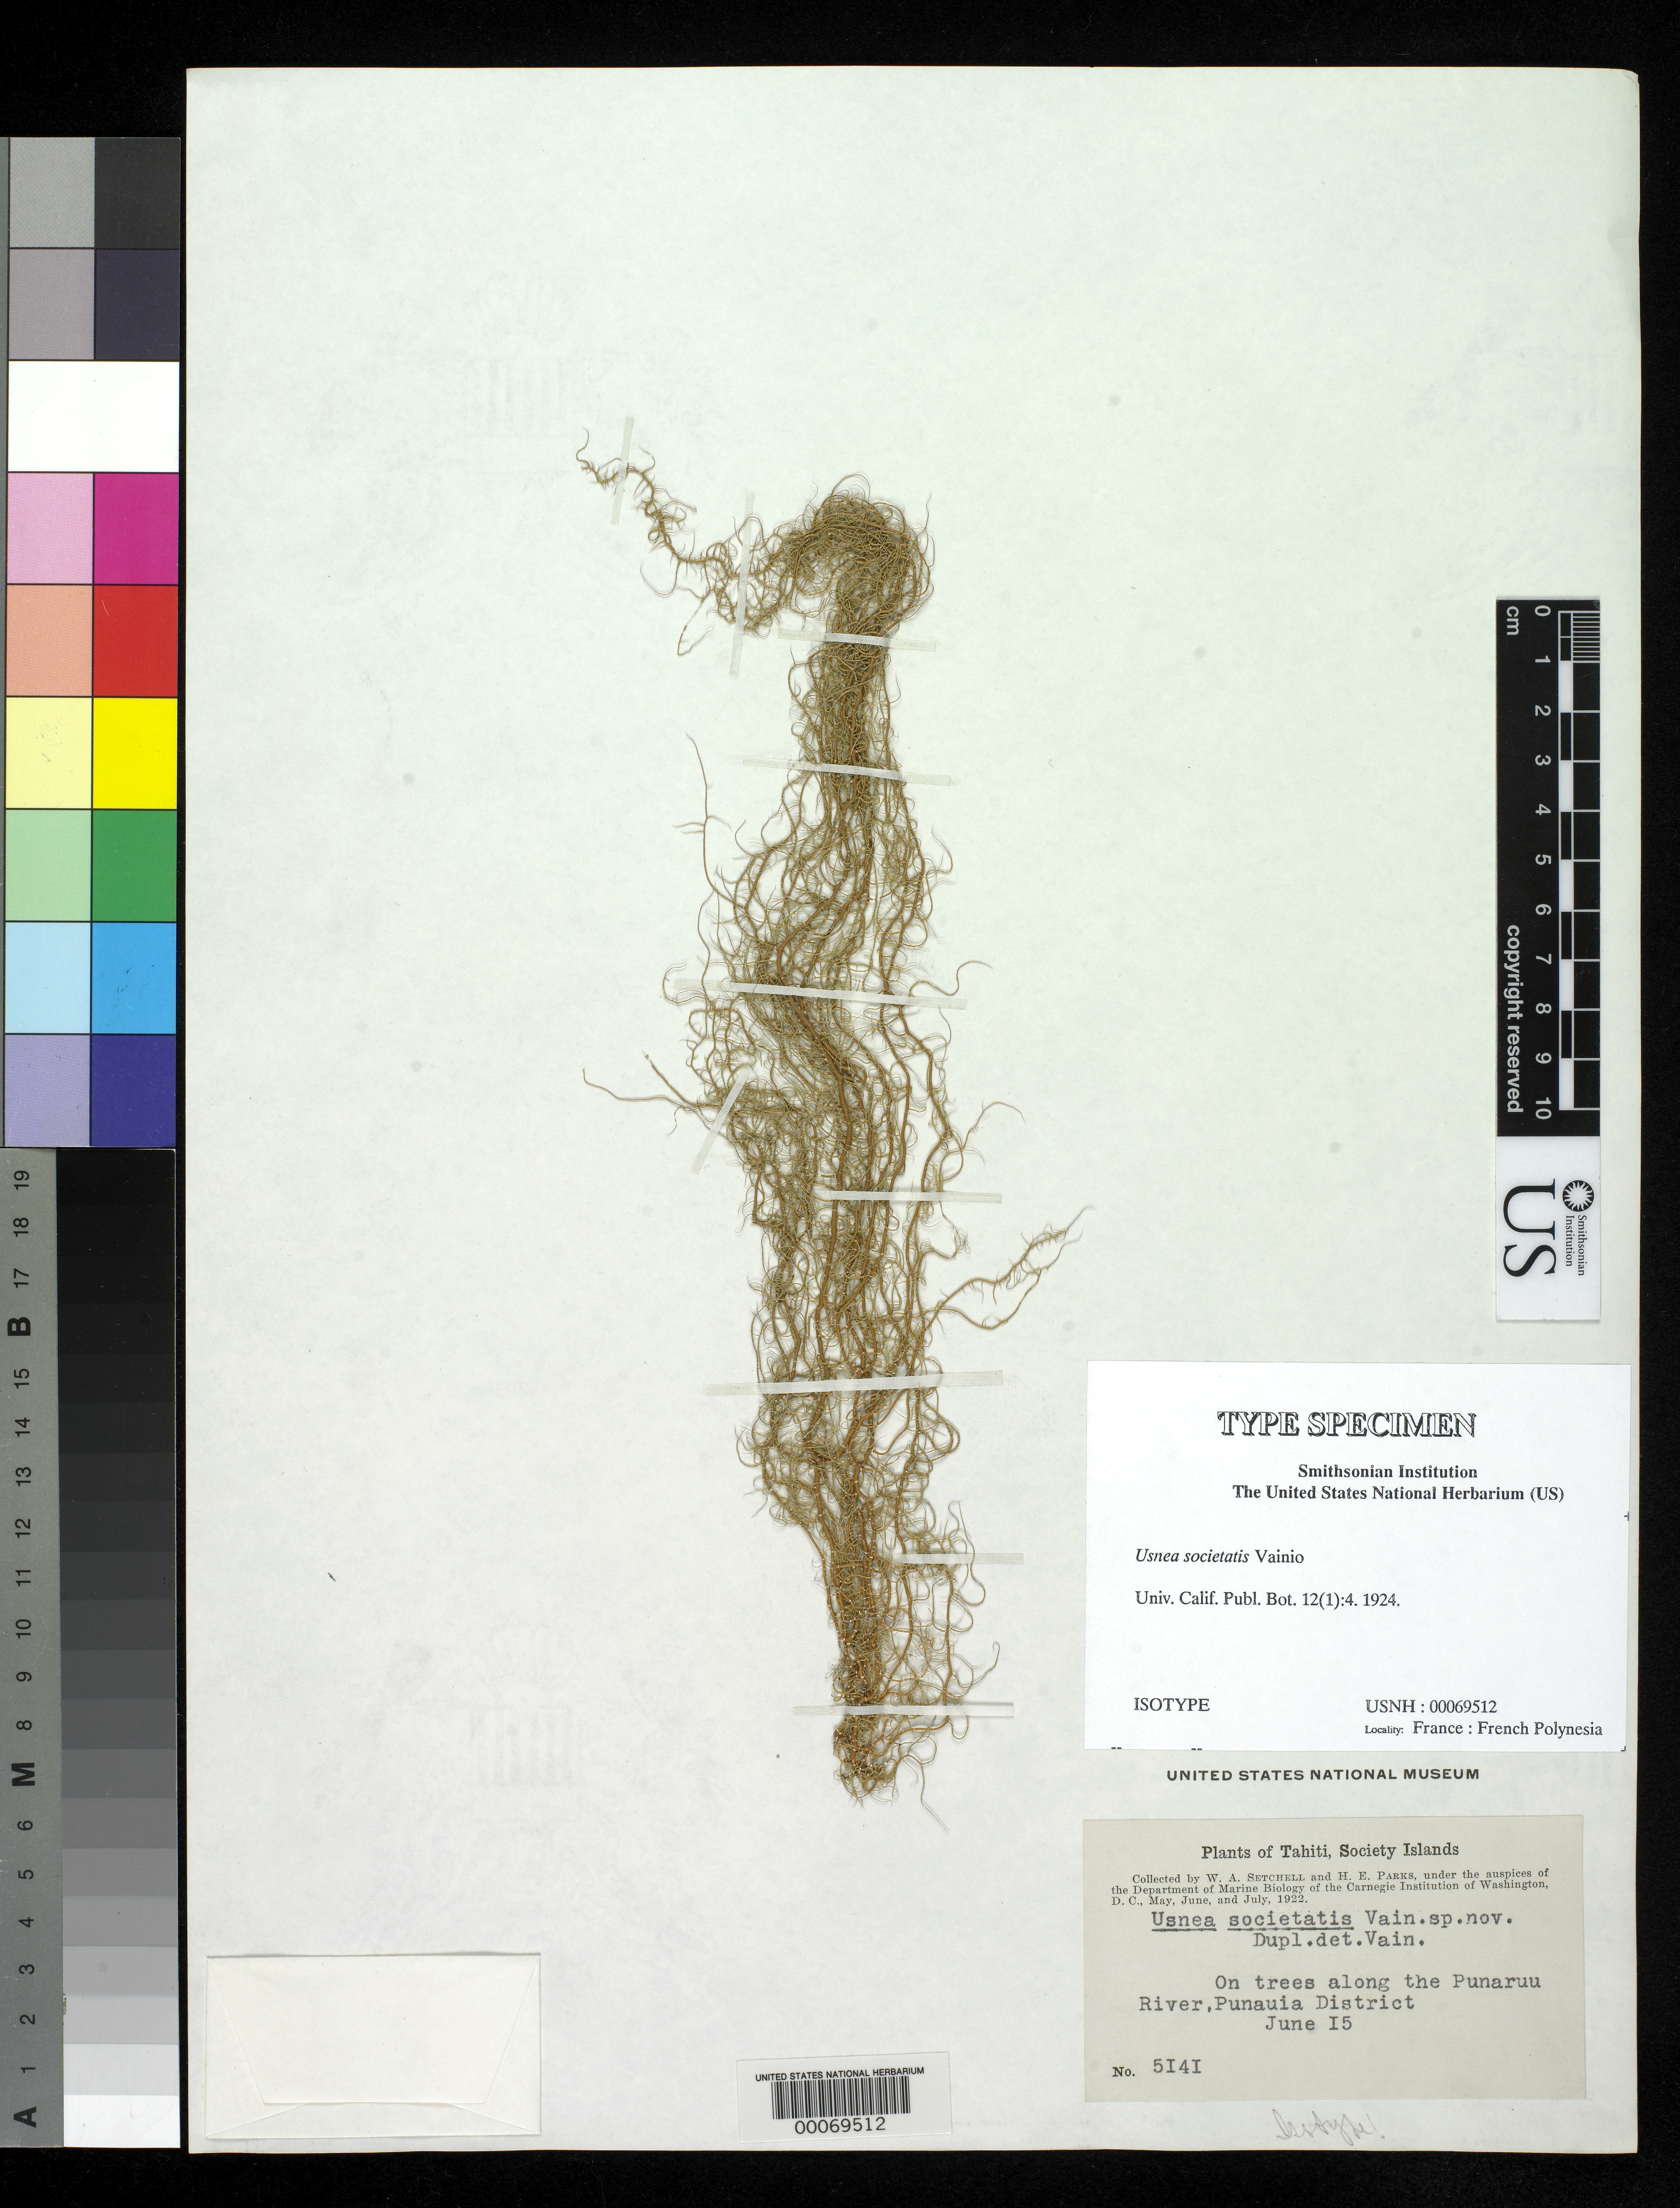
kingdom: Fungi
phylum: Ascomycota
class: Lecanoromycetes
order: Lecanorales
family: Parmeliaceae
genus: Usnea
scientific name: Usnea societatis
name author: Vain.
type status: Isotype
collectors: W. Setchell & H. E. Parks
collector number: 5141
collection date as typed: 15 Jun 1922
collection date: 1922-06-15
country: French Polynesia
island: Tahiti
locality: Along Punaruu River, Punauia River. [Society Is.]